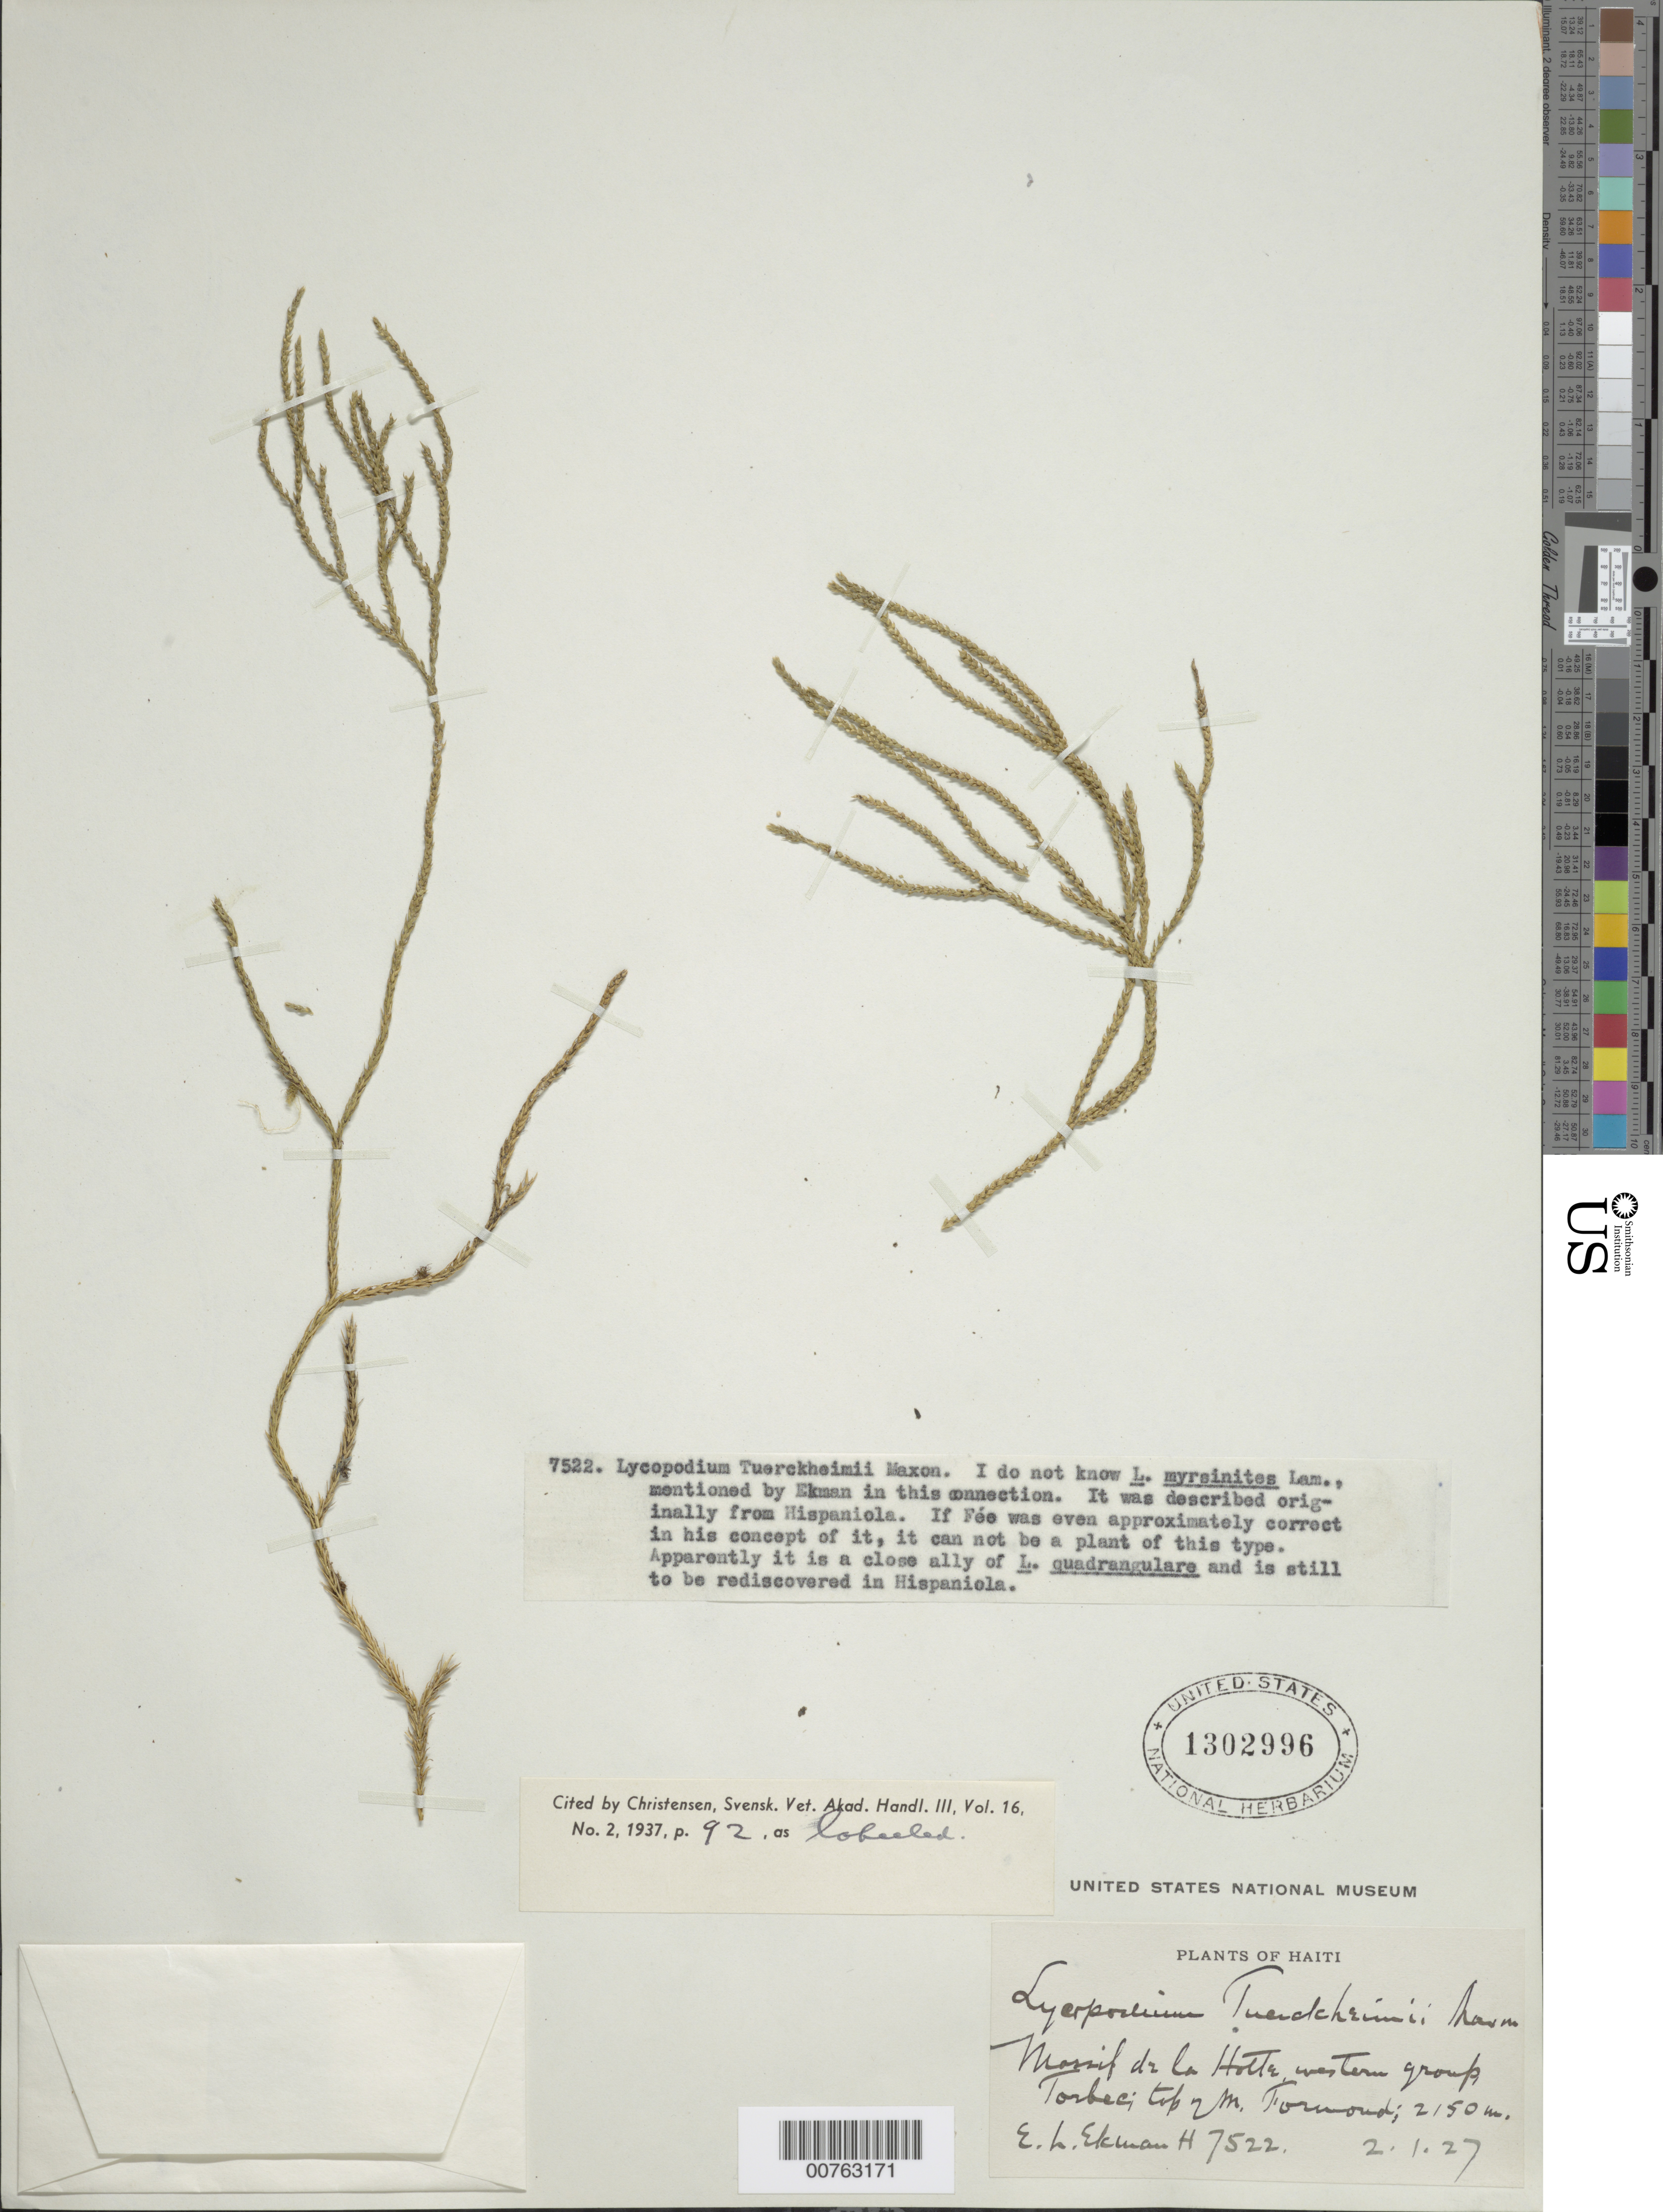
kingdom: Plantae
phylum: Tracheophyta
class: Lycopodiopsida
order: Lycopodiales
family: Lycopodiaceae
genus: Phlegmariurus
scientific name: Phlegmariurus pringlei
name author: (Underw. & F.E. Lloyd) B. Øllg.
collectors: E. L. Ekman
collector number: H 7522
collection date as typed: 02 Jan 1927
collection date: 1927-01-02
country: Haiti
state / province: Sud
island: Hispaniola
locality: Massif de la Hotte, western group, Torbec, top of M. Fornaud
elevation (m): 2150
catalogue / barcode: US 1302996